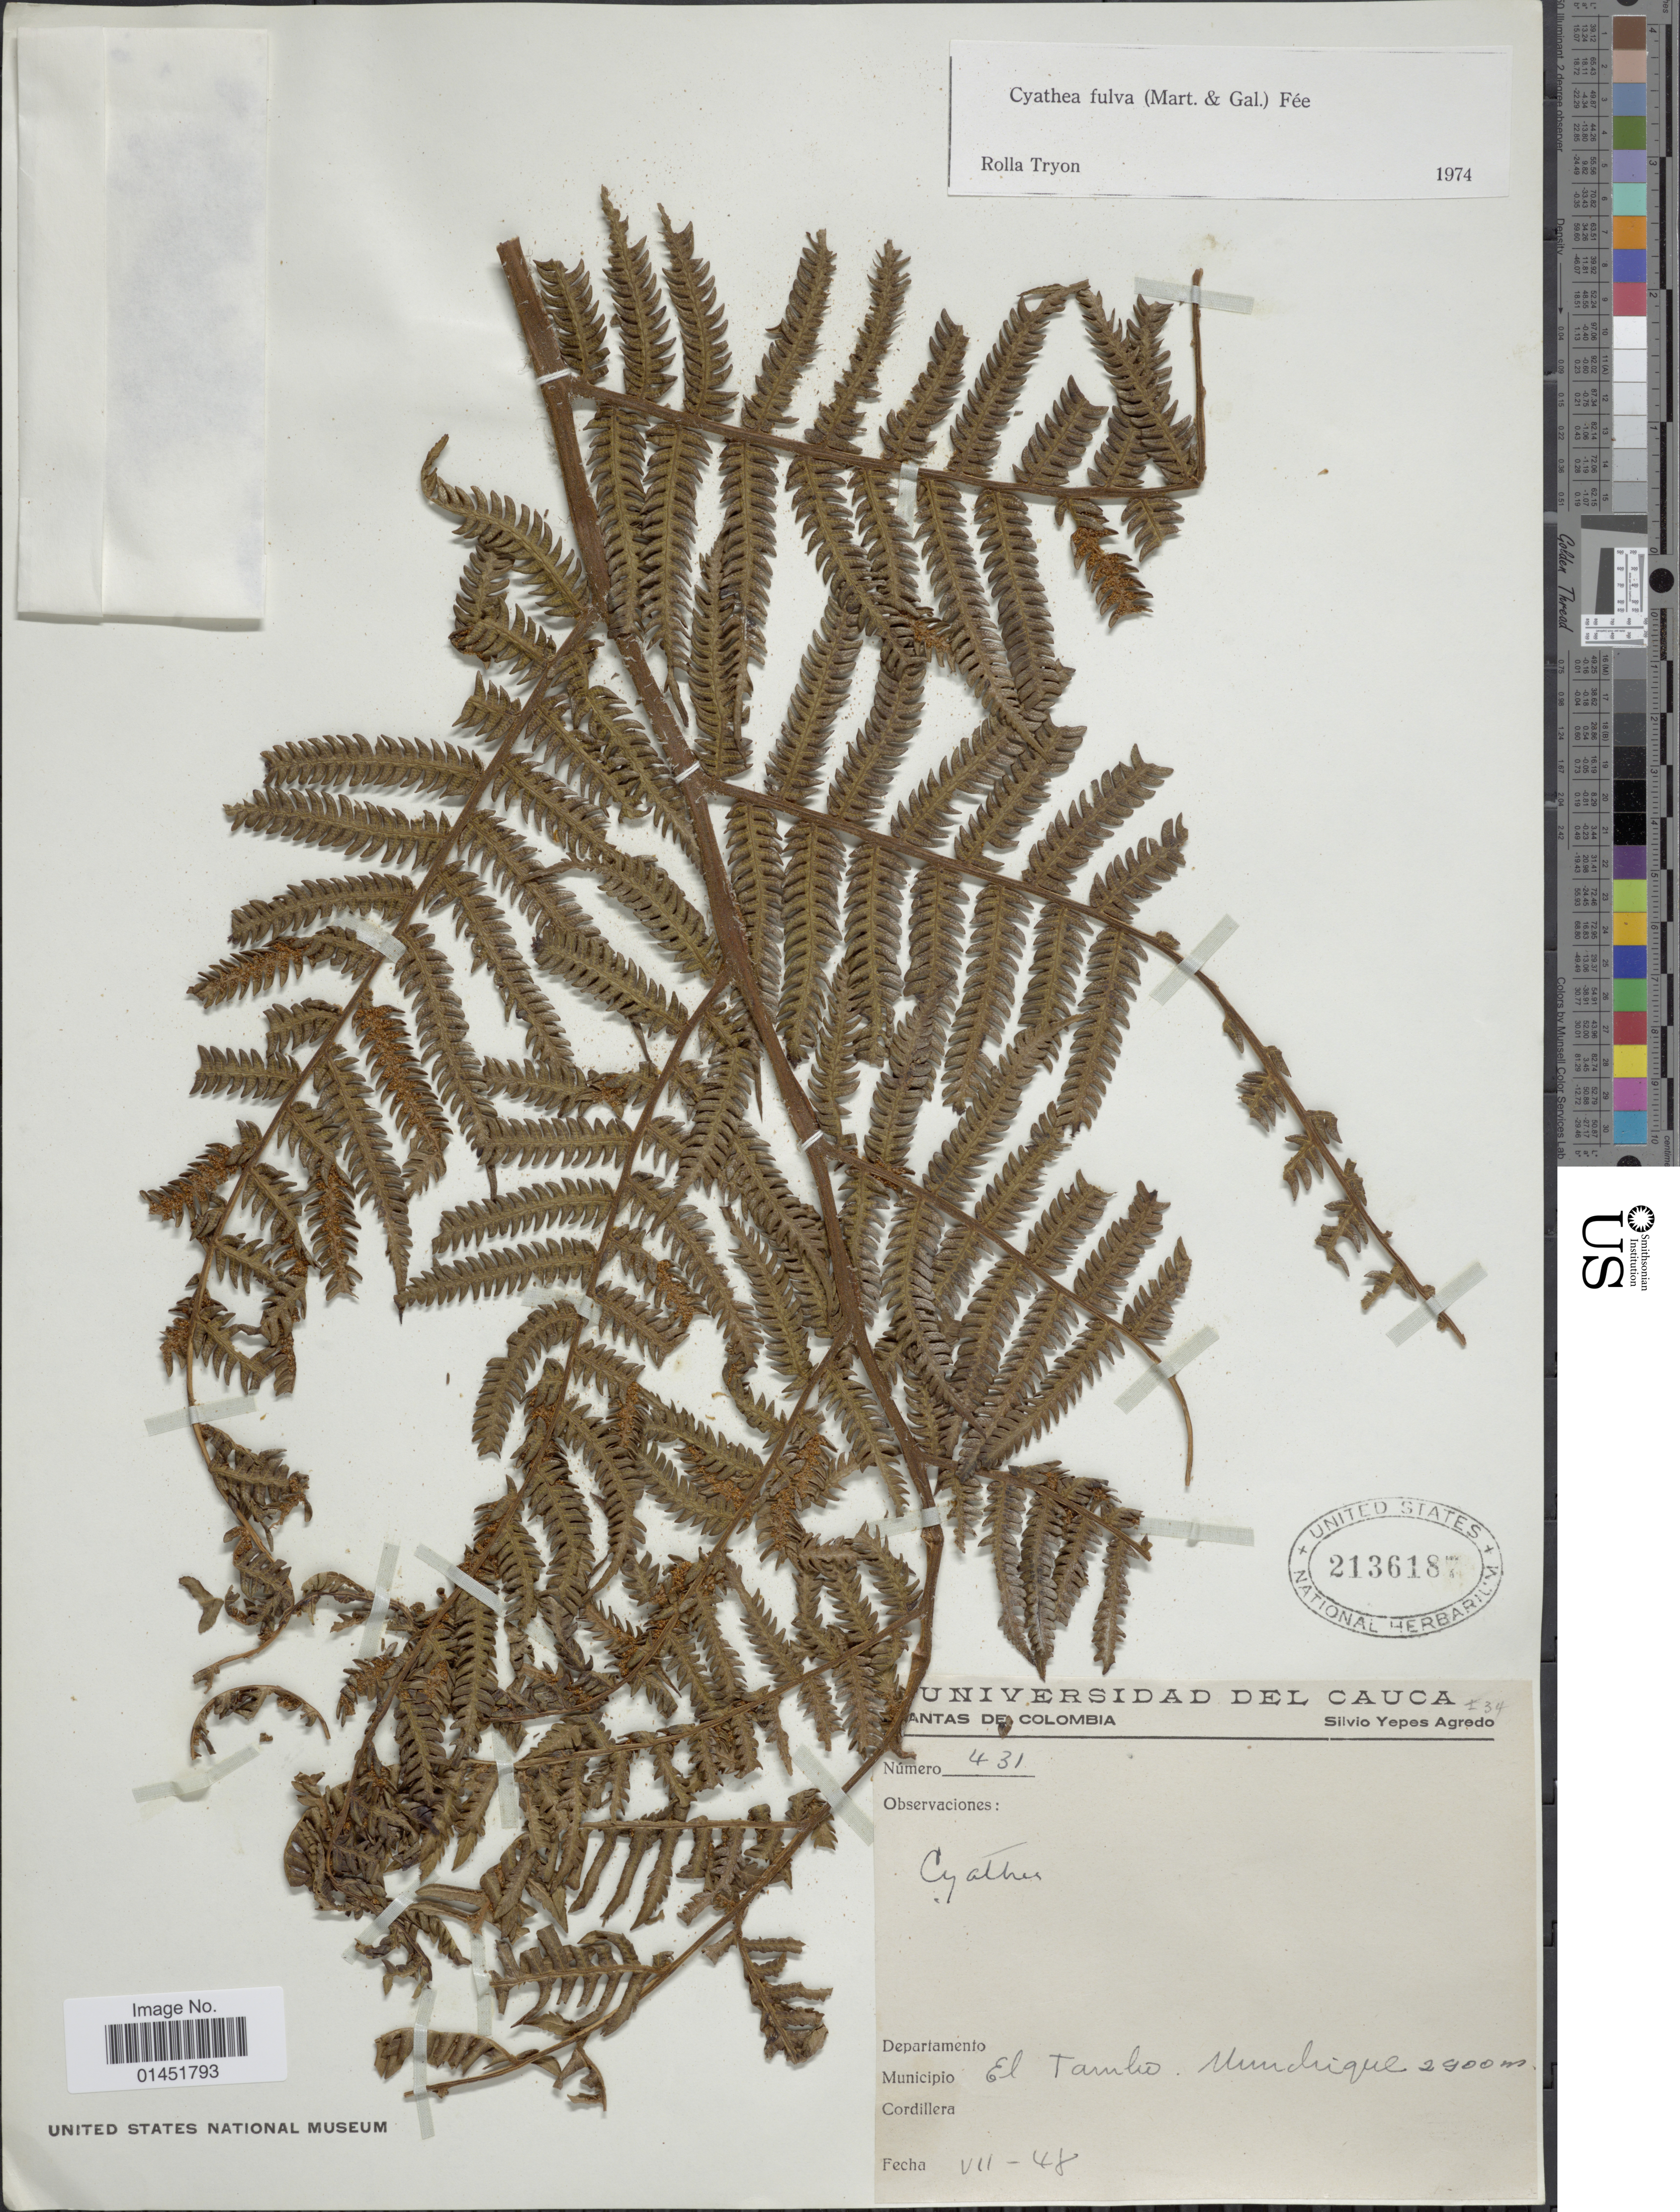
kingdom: Plantae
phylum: Tracheophyta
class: Polypodiopsida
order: Cyatheales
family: Cyatheaceae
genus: Cyathea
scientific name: Cyathea fulva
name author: (M. Martens & Galeotti) Fée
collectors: S. Y. Agredo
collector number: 431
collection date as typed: Transcribed d/m/y: /7/48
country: Colombia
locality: Municipio El Tambo Uruchique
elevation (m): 2900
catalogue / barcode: US 2136187